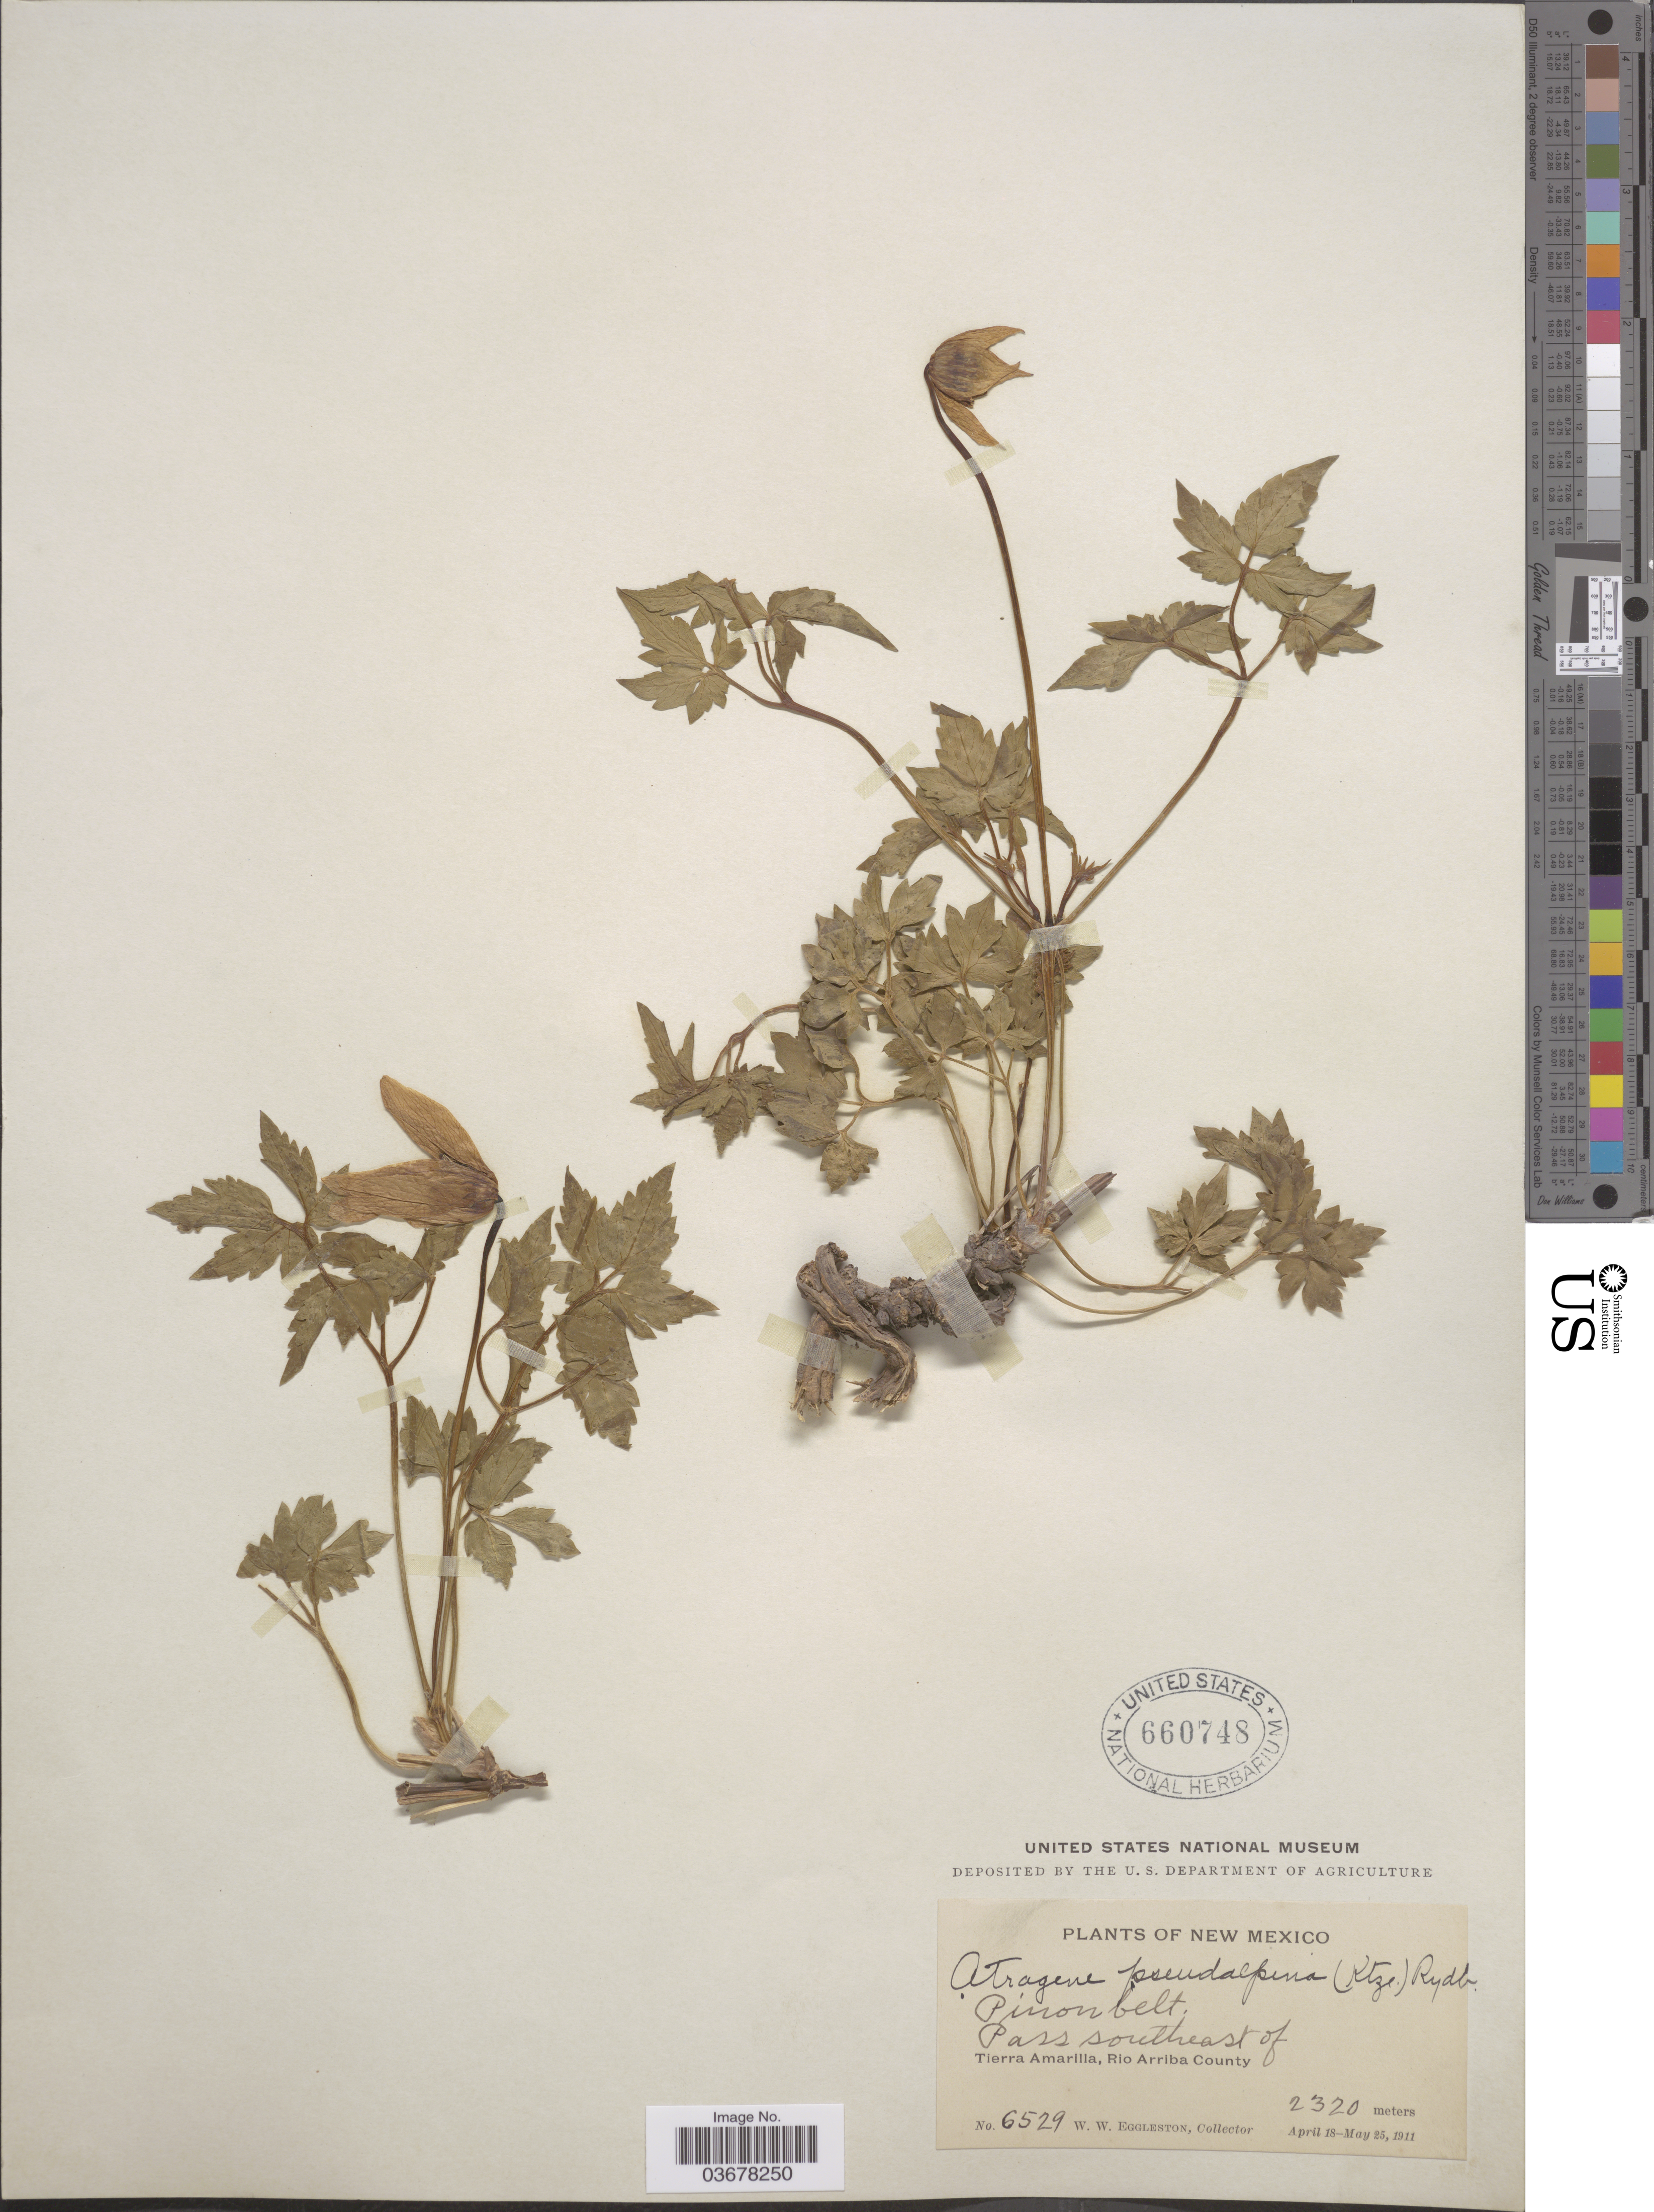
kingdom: Plantae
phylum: Tracheophyta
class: Magnoliopsida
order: Ranunculales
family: Ranunculaceae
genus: Clematis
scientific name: Clematis columbiana var. columbiana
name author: (Nutt.) Torr. & A. Gray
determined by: Strong, M. T., (US), Smithsonian Institution - National Museum of Natural History (UNITED STATES)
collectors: W. W. Eggleston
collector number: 6529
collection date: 1911-04-18/1911-05-25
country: United States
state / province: New Mexico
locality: Pass southeast of Tierra Amarilla, Rio Arriba County.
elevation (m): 2320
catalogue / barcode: US 660748